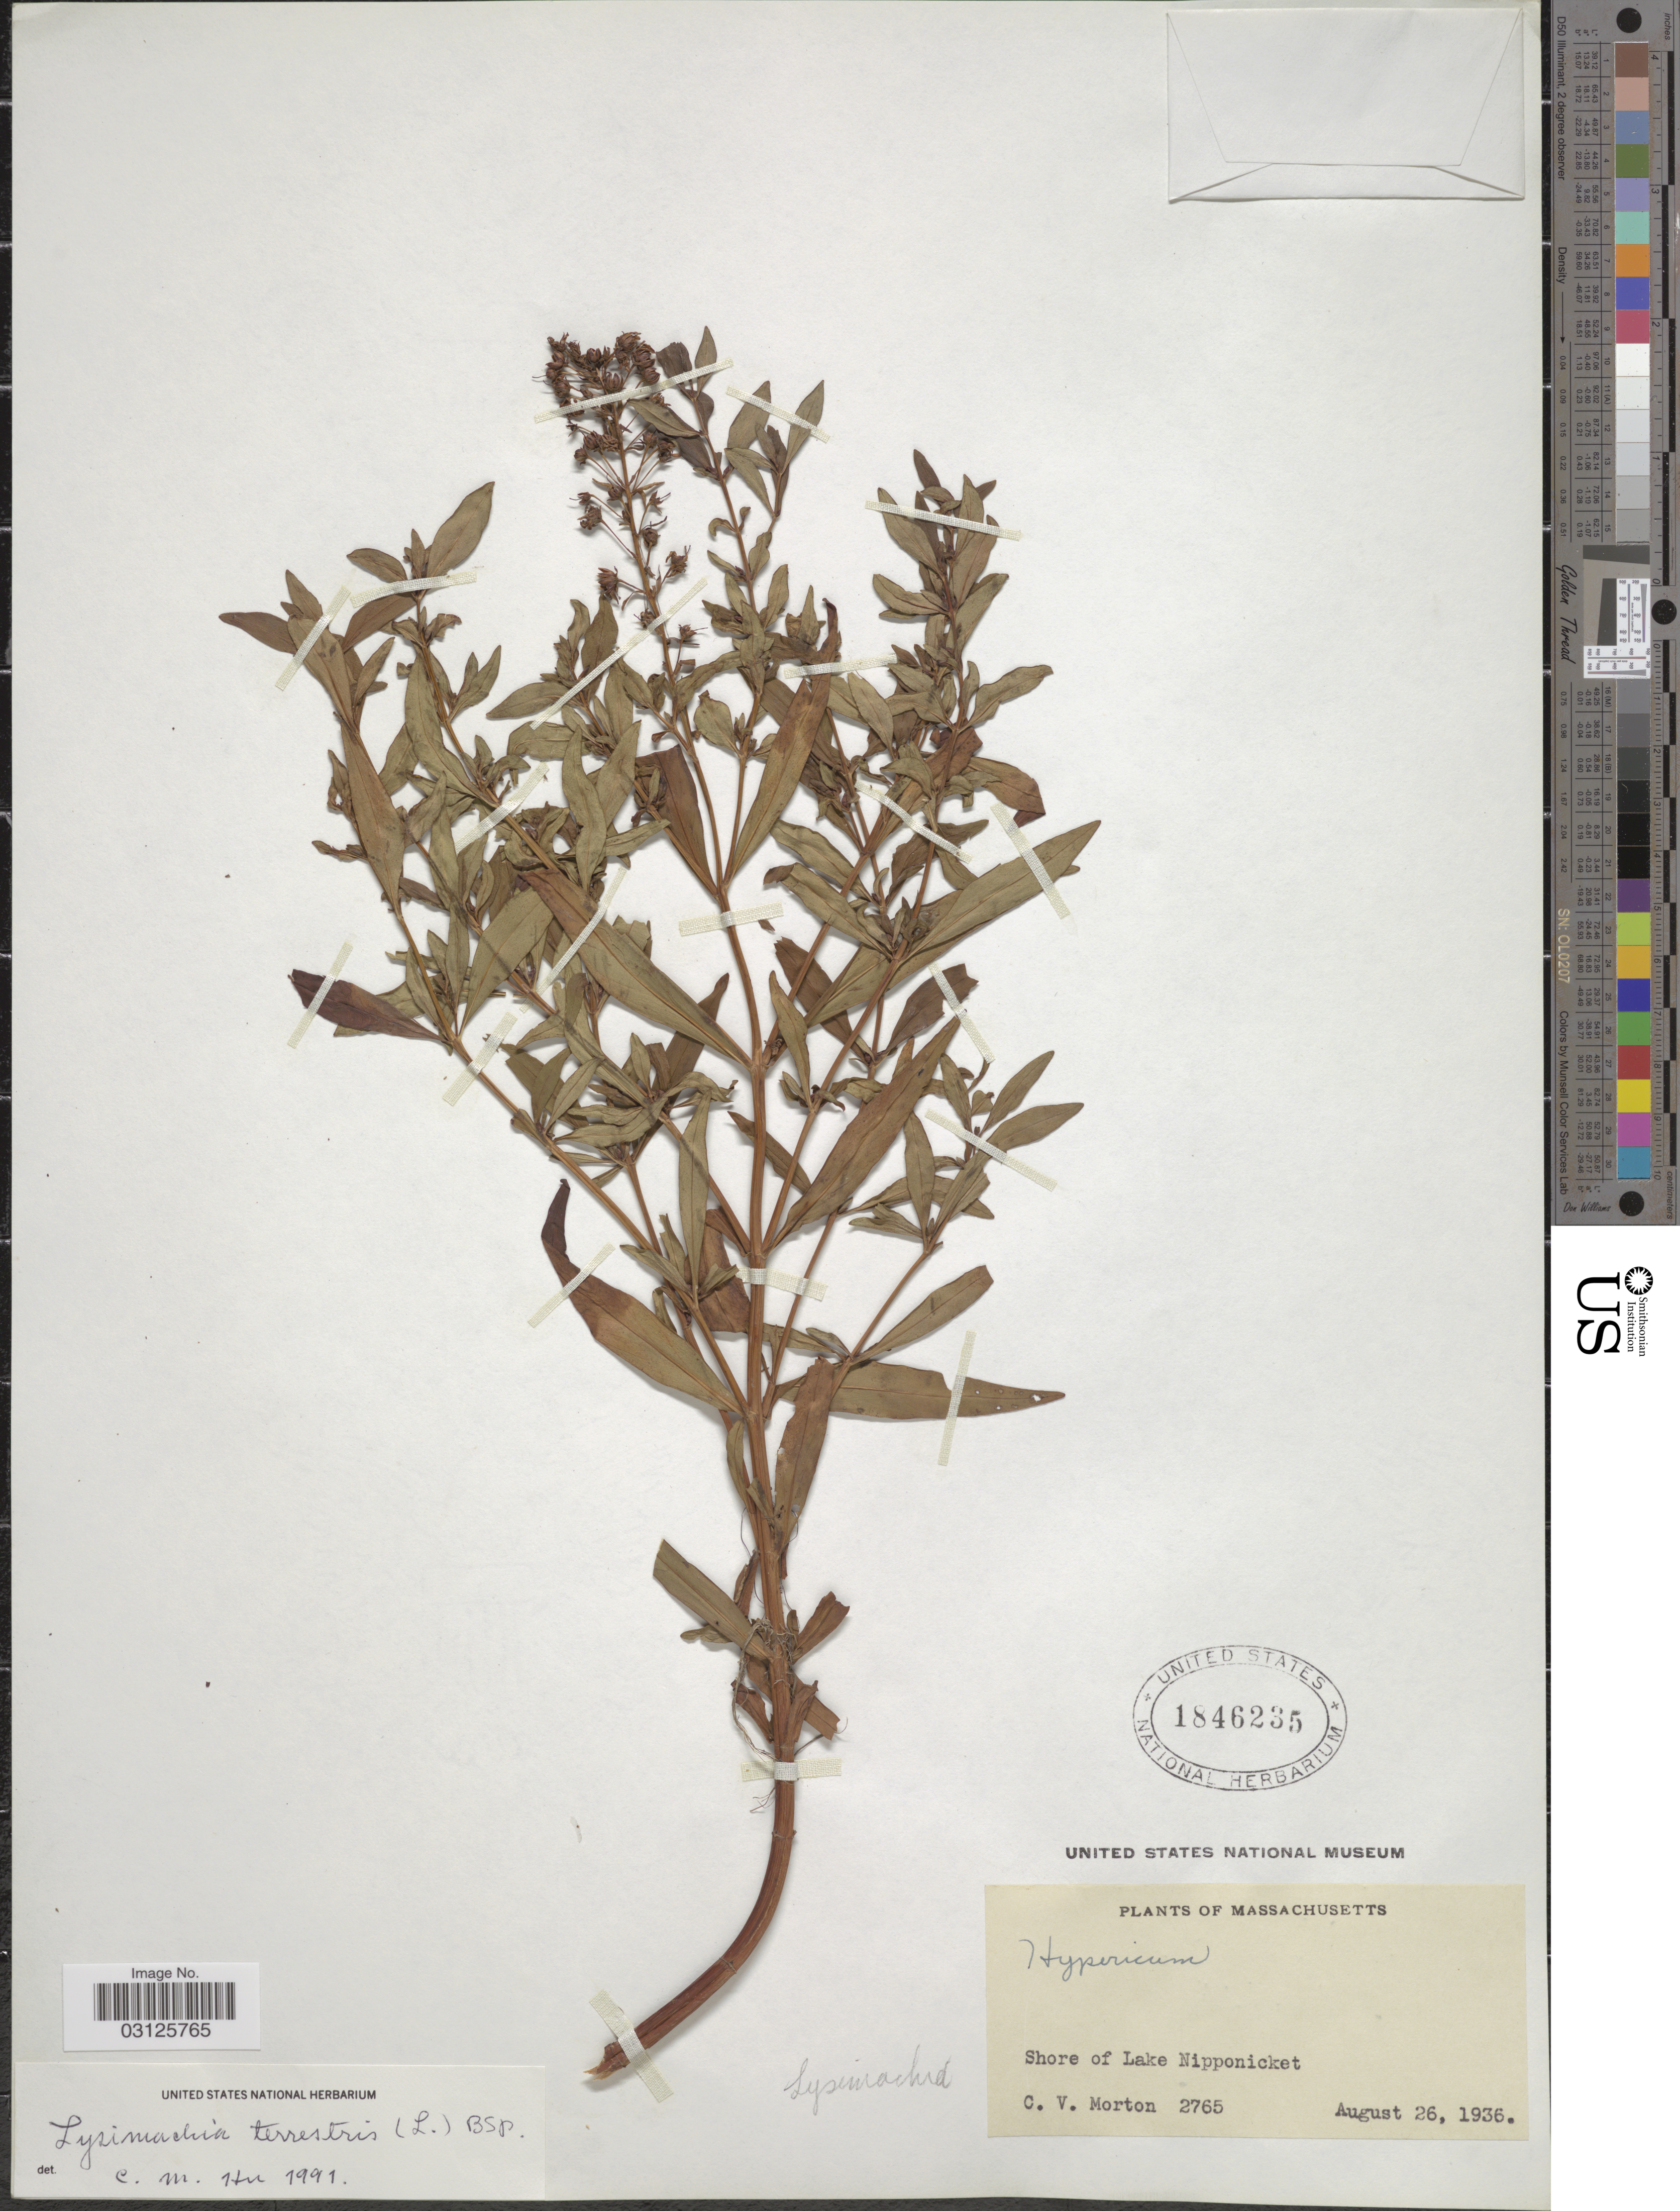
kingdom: Plantae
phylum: Tracheophyta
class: Magnoliopsida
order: Ericales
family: Primulaceae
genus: Lysimachia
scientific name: Lysimachia terrestris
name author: (L.) Britton, Stearns & Poggenb.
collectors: C. V. Morton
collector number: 2765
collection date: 1936-08-26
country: United States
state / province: Massachusetts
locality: Shore of Lake Nipponicket.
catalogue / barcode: US 1846235